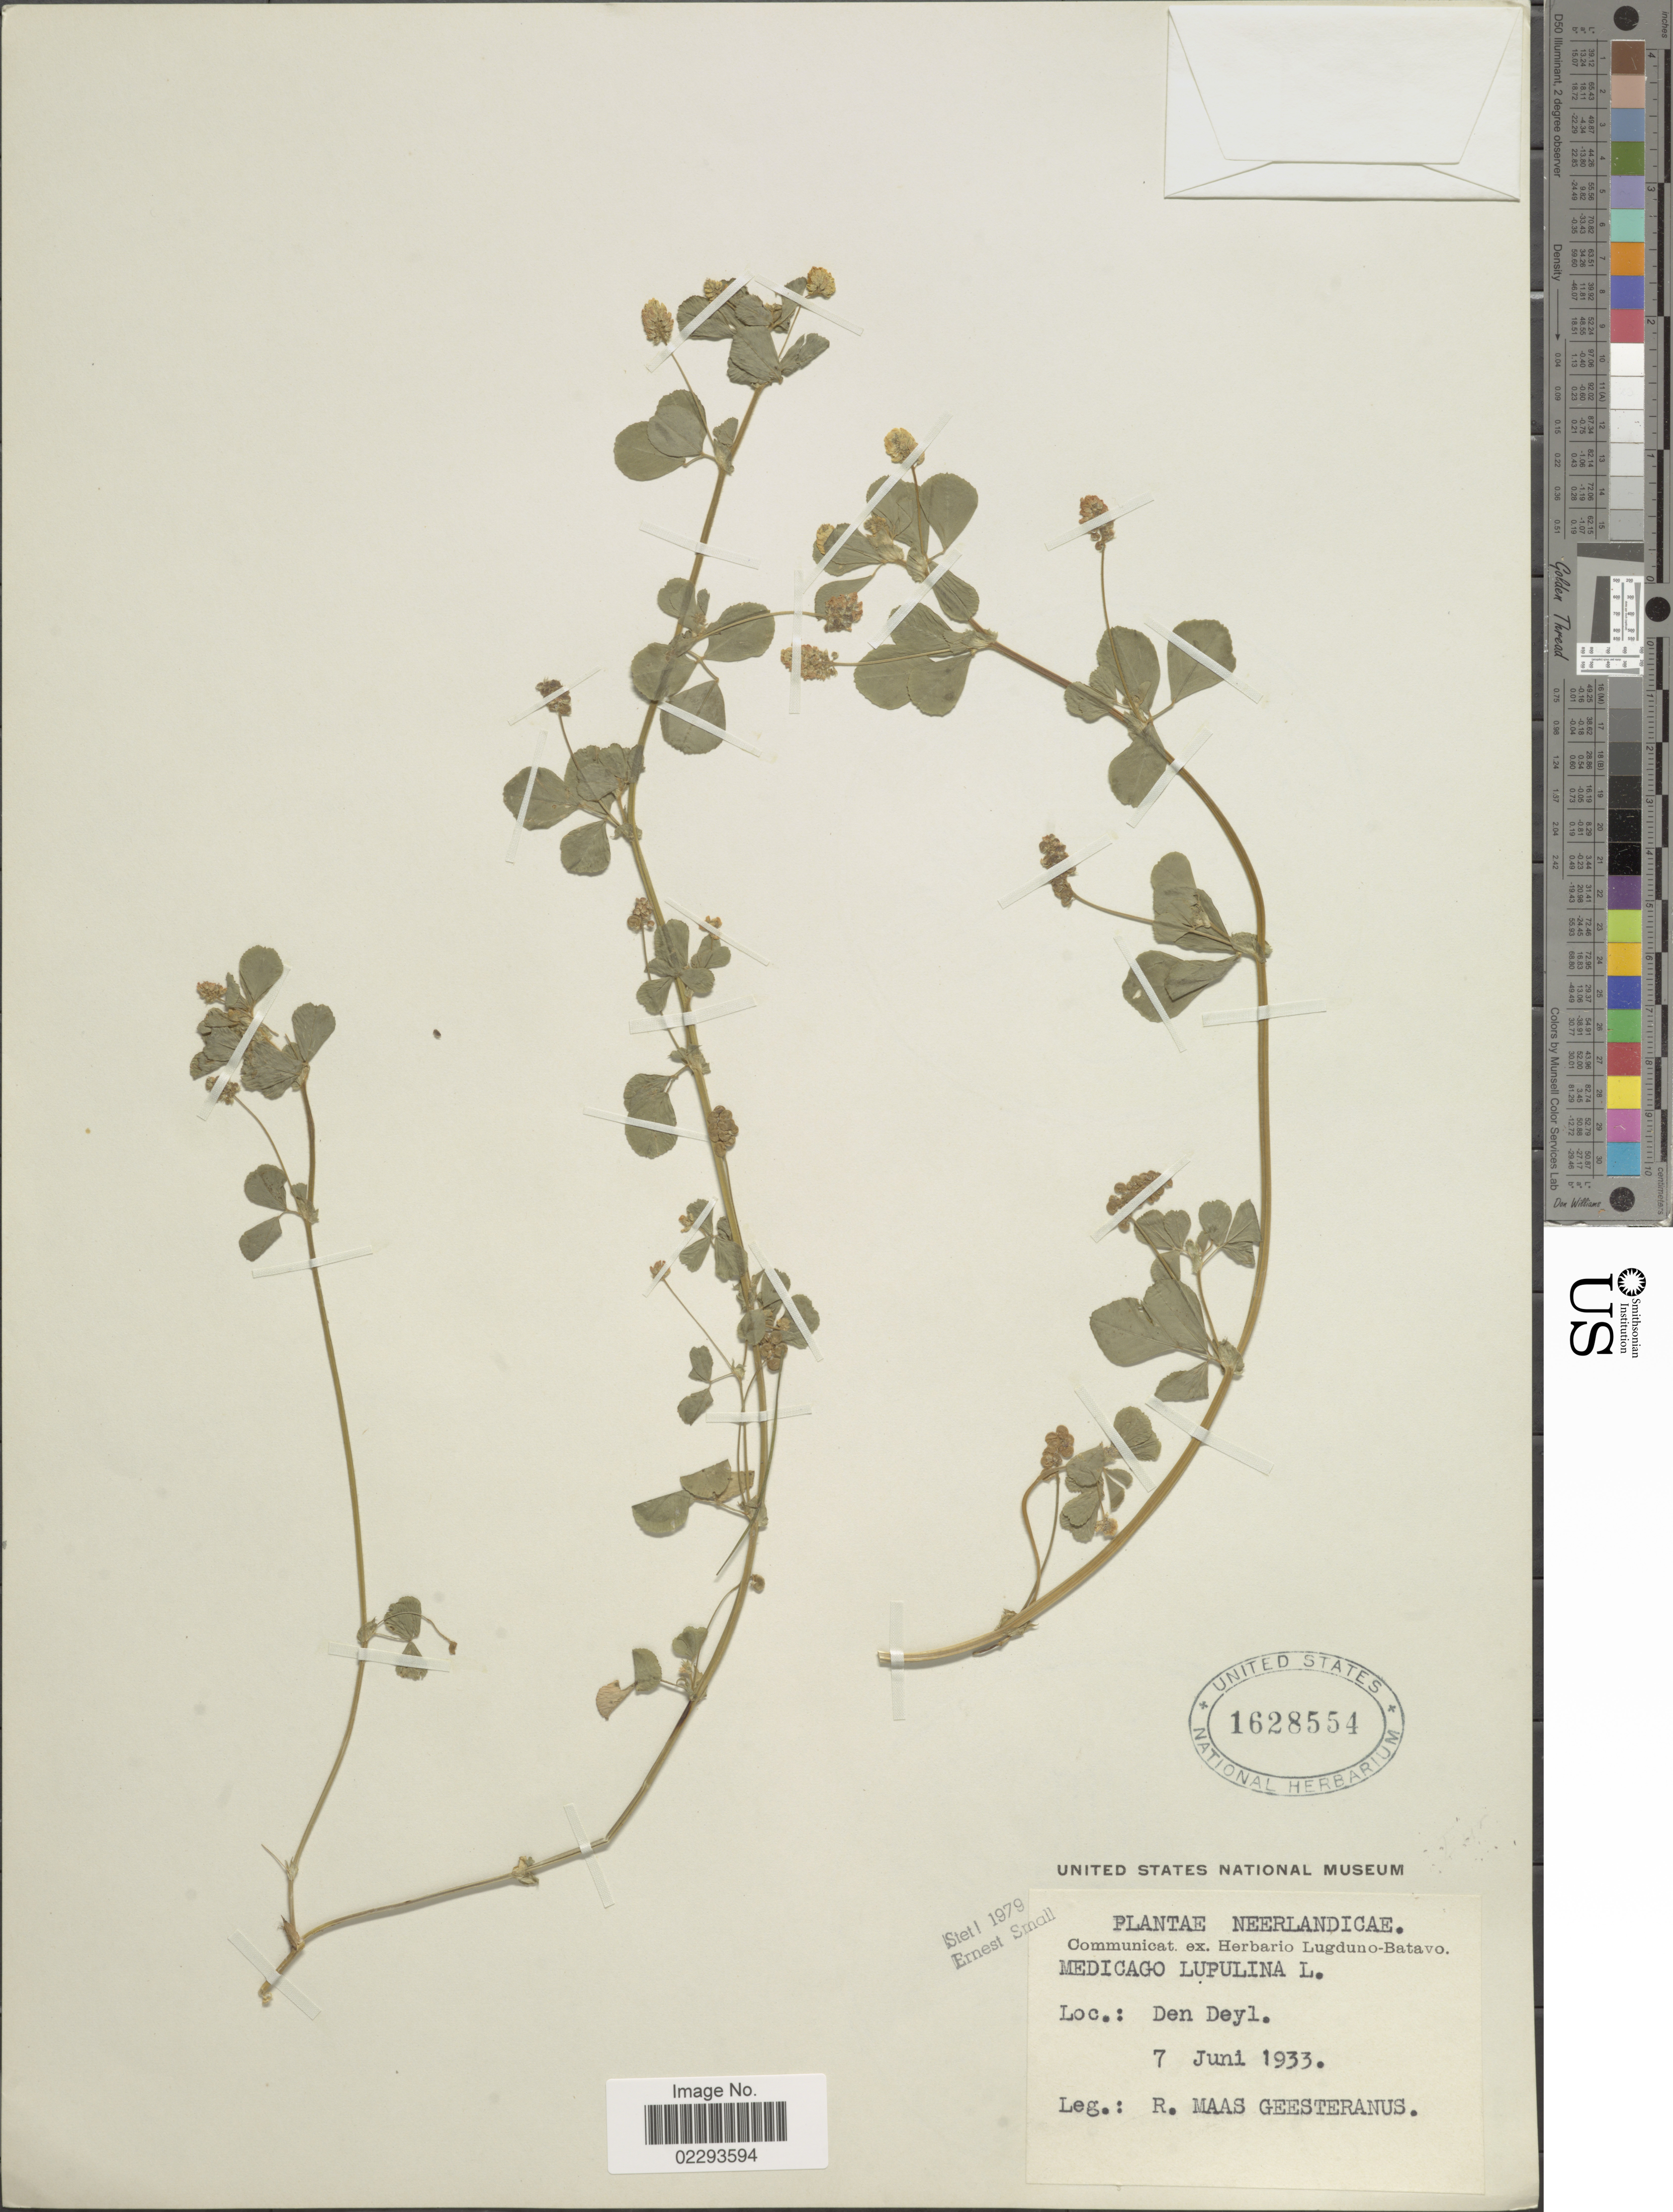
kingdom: Plantae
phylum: Tracheophyta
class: Magnoliopsida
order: Fabales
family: Fabaceae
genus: Medicago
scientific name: Medicago lupulina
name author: L.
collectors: R. A. Maas Geesteranus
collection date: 1933-06-07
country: Netherlands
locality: Den Deyl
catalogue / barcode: US 1628554